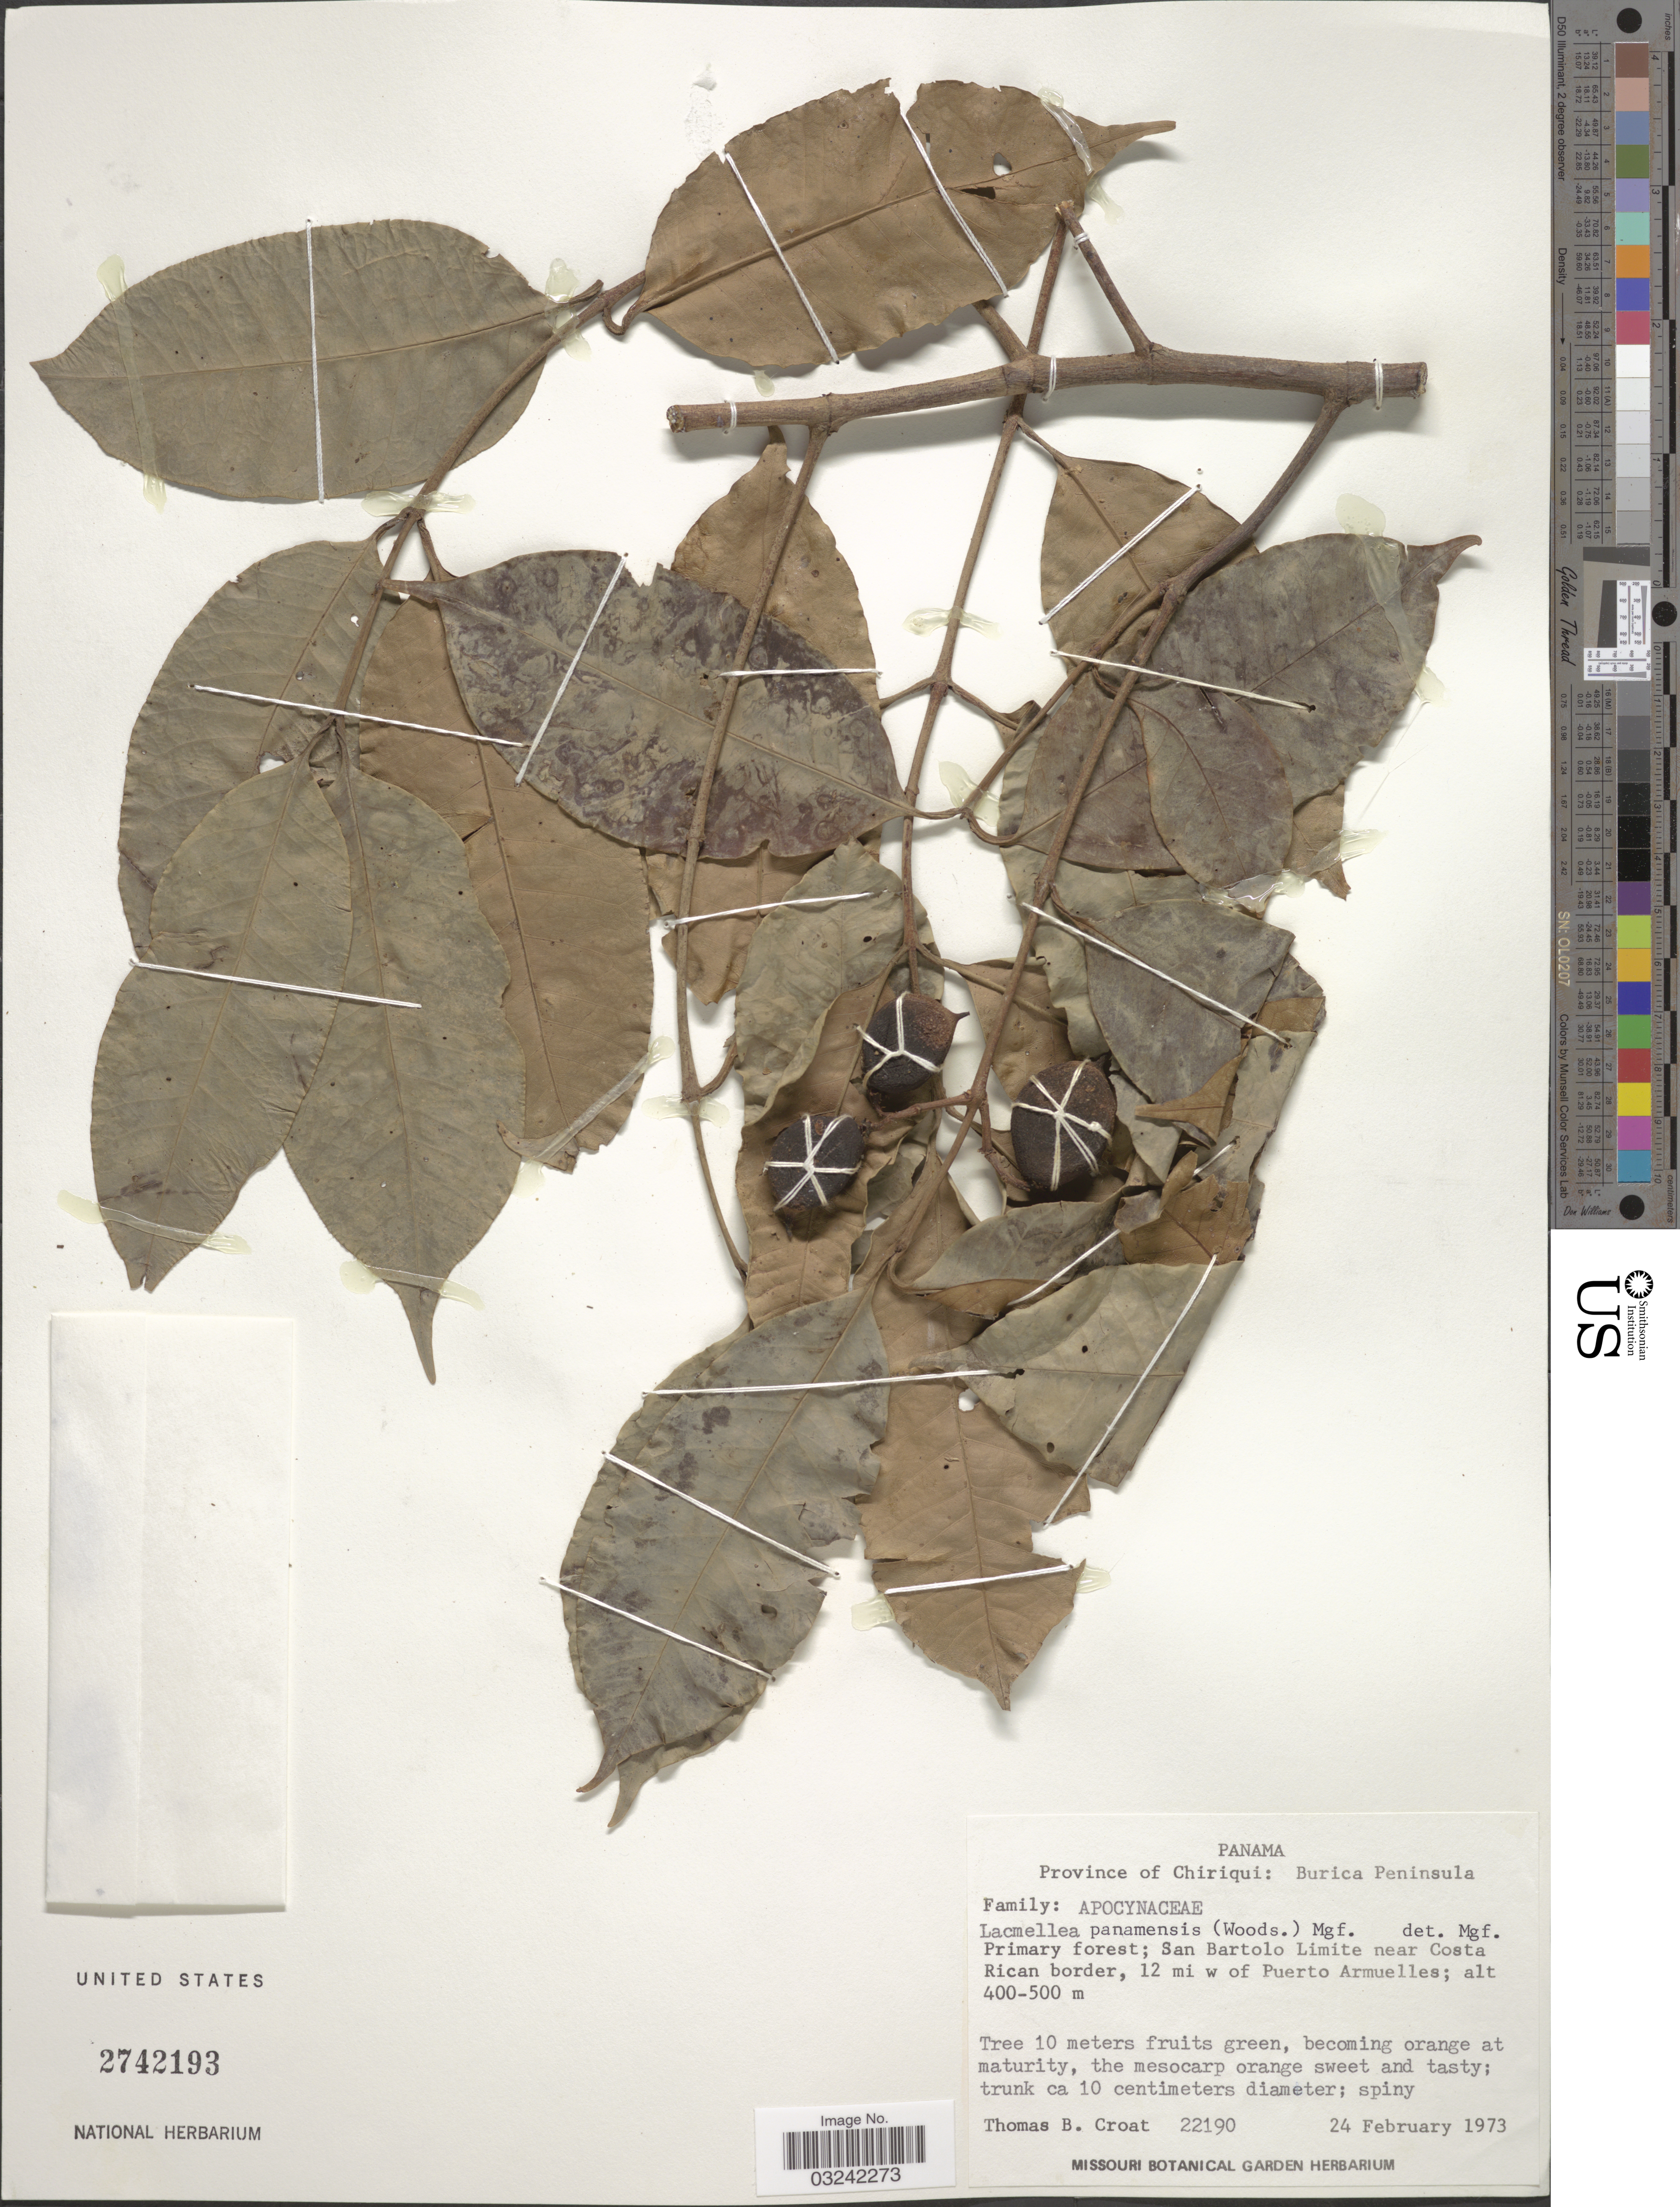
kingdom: Plantae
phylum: Tracheophyta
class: Magnoliopsida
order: Gentianales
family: Apocynaceae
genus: Lacmellea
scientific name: Lacmellea panamensis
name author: (Woodson) Markgr.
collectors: T. B. Croat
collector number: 22190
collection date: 1973-02-24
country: Panama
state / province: Chiriqui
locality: Burica Peninsula. San Bartolo Limite near Costa Rican border, 12 mi w of Puerto Armuelles.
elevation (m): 400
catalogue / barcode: US 2742193